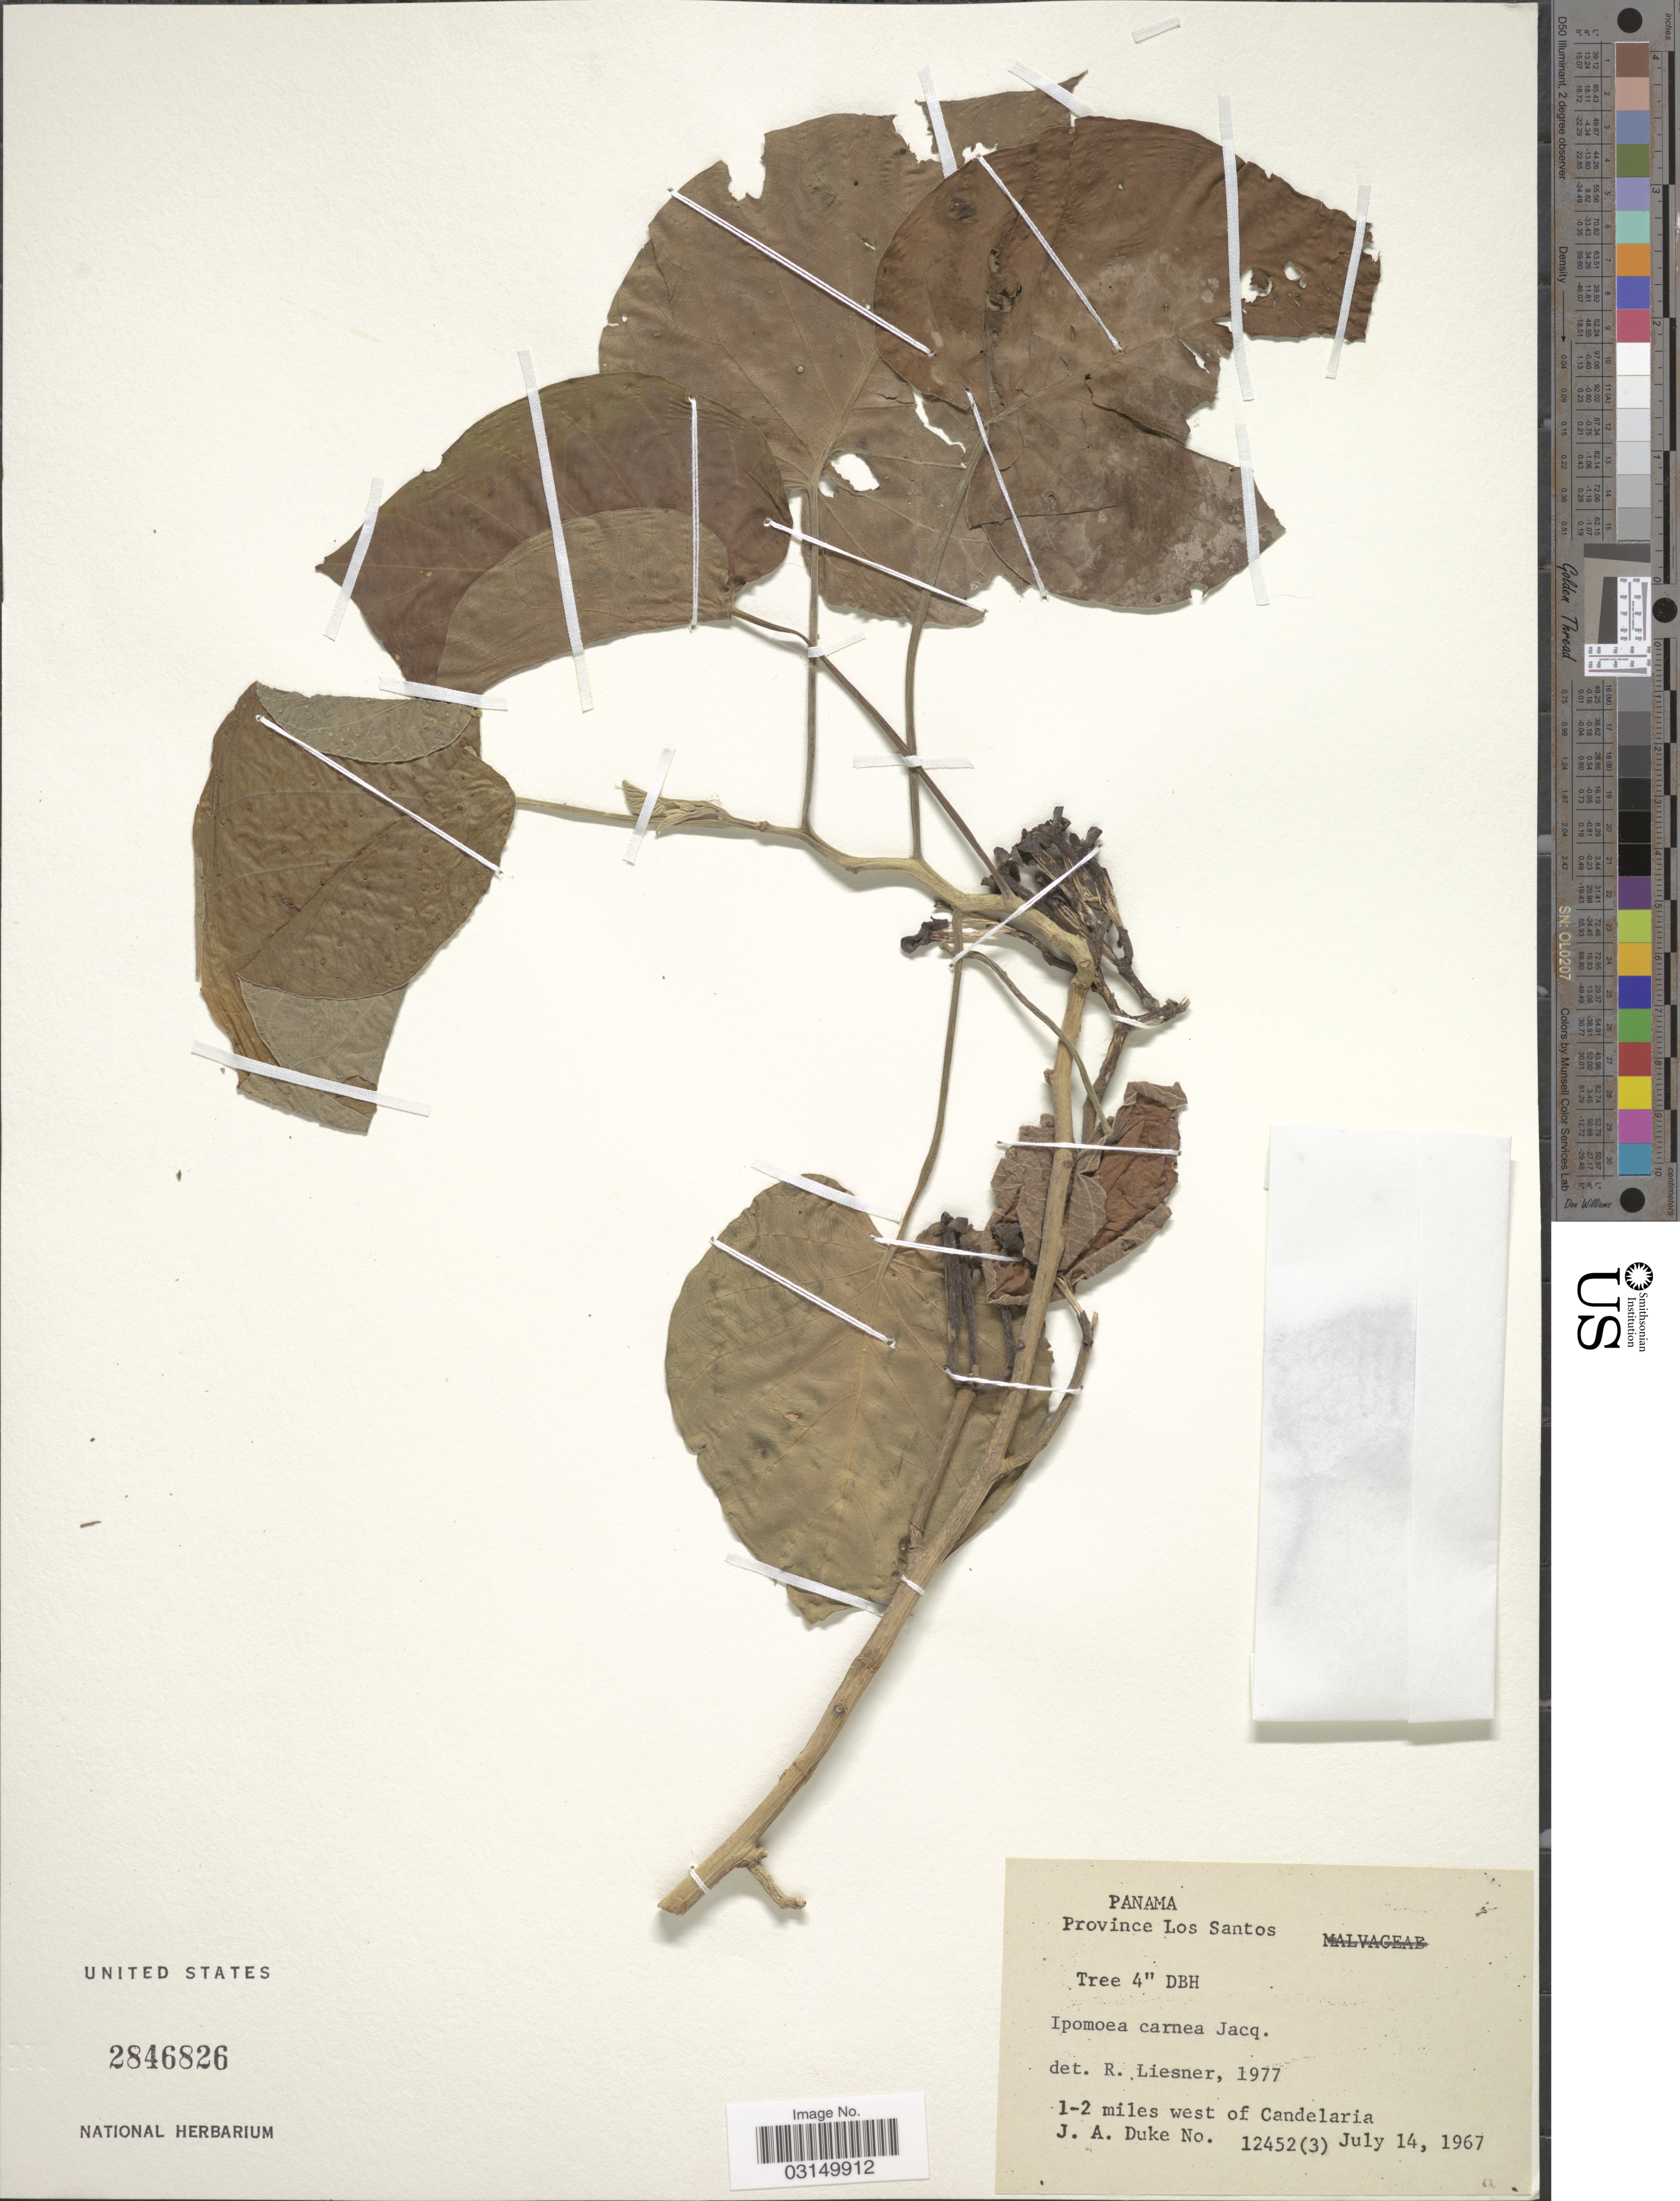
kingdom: Plantae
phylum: Tracheophyta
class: Magnoliopsida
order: Solanales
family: Convolvulaceae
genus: Ipomoea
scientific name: Ipomoea carnea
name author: Jacq.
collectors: J. A. Duke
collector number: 12452(3)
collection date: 1967-07-14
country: Panama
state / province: Los Santos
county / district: Pocri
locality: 1-2 miles west of Candelaria.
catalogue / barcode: US 2846826